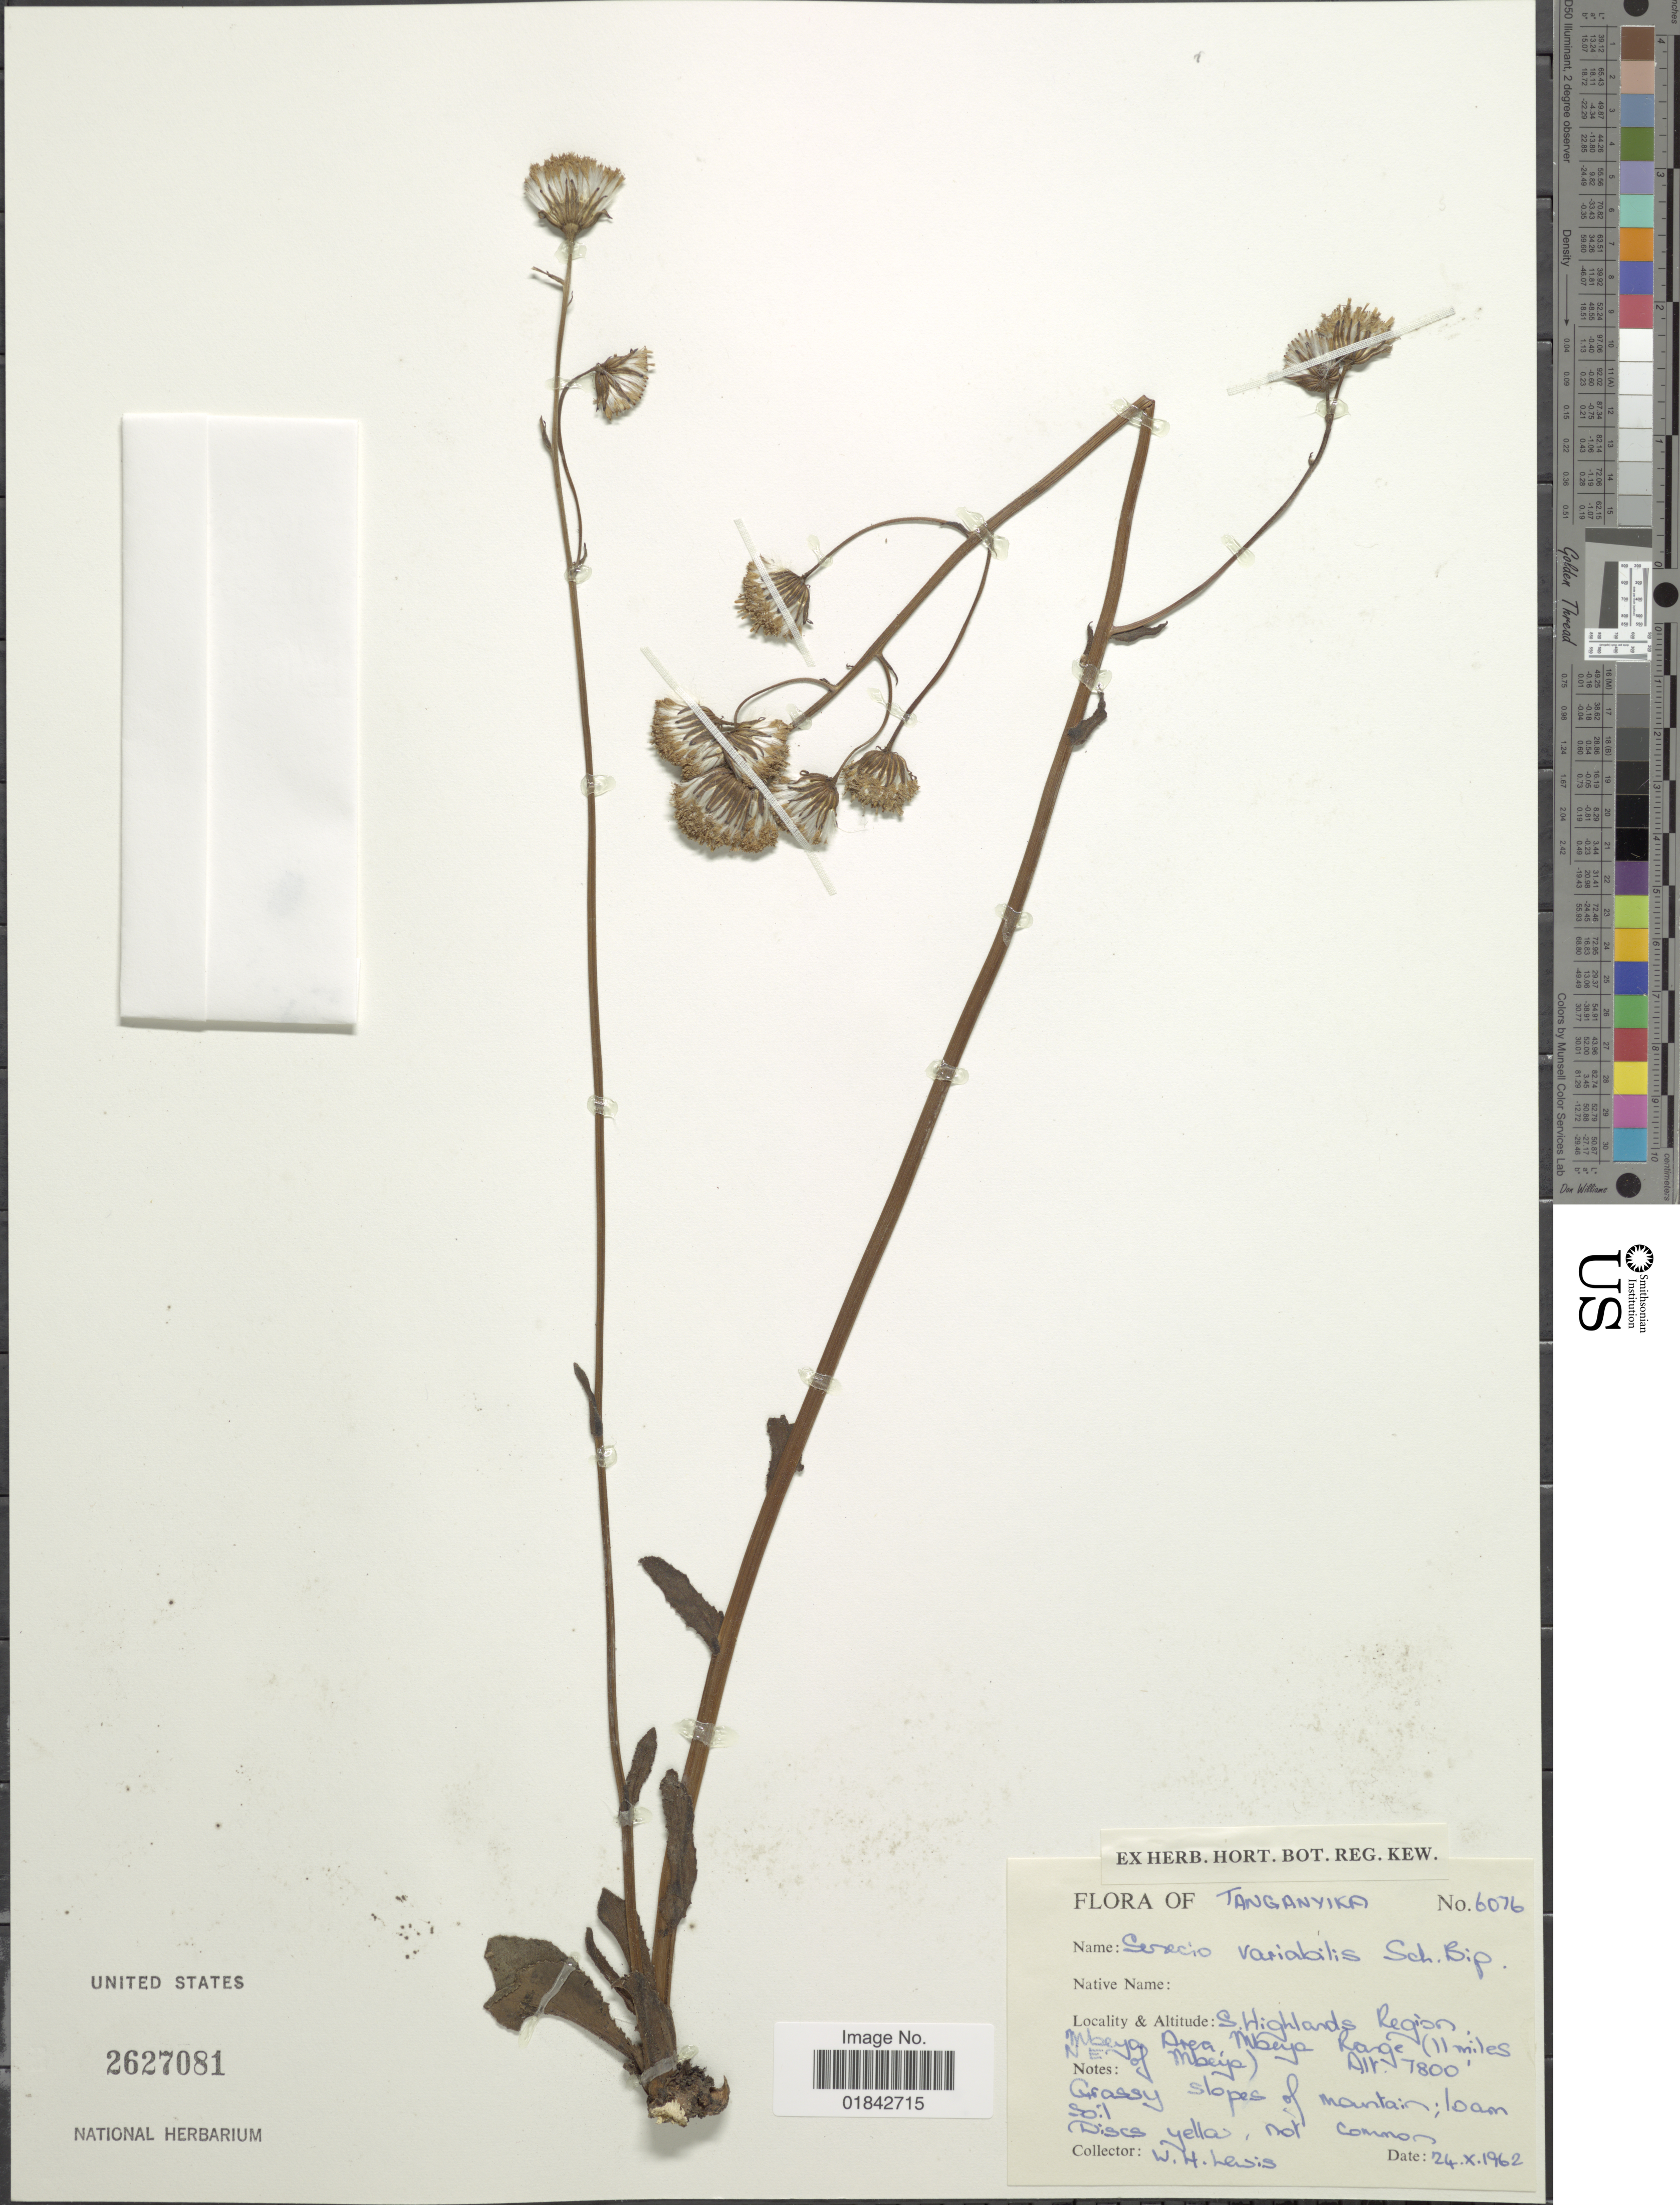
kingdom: Plantae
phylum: Tracheophyta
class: Magnoliopsida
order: Asterales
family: Asteraceae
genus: Senecio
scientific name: Senecio variabilis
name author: DC.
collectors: W. H. Lewis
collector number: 6076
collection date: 1962-10-24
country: Tanzania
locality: Tanganyika, S. Highlands Region, Mbeya Area, Mbeya Rage, (11 miles of Mbeya)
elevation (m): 2377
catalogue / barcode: US 2627081